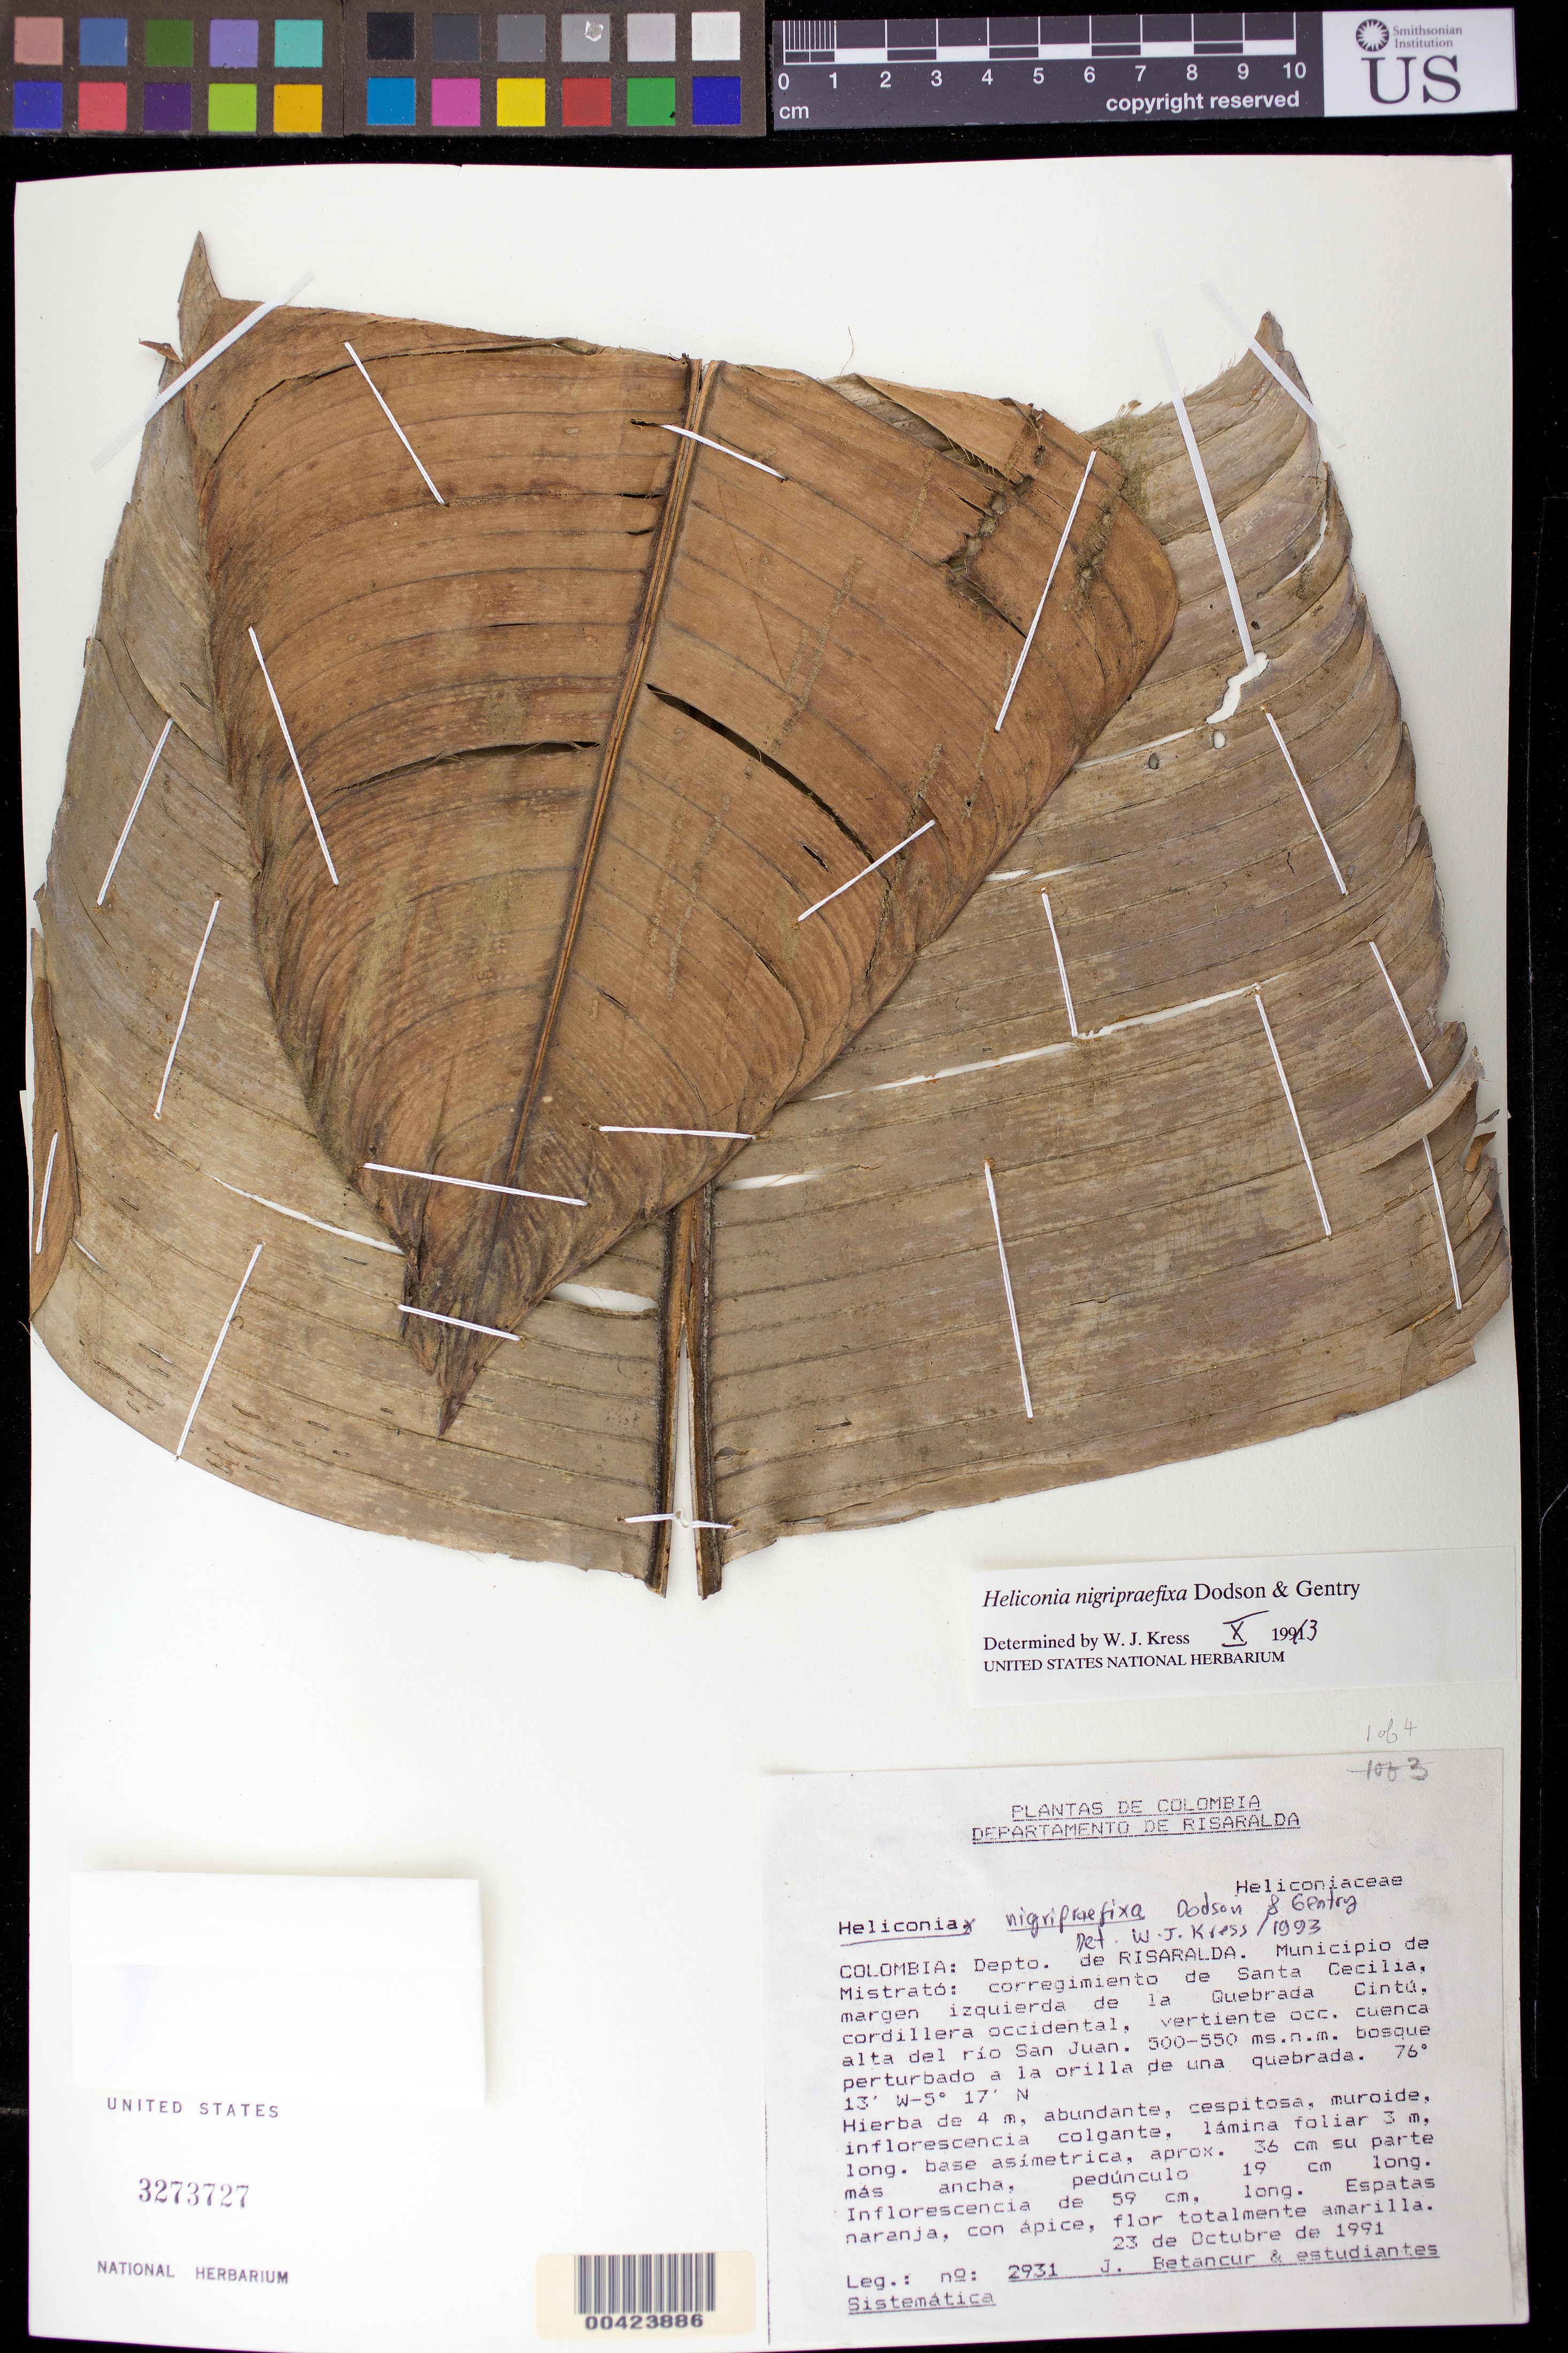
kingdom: Plantae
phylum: Tracheophyta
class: Liliopsida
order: Zingiberales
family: Heliconiaceae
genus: Heliconia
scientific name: Heliconia nigripraefixa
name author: Dodson & Gentry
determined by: Kress, W. J., (US), Smithsonian Institution - National Museum of Natural History (UNITED STATES)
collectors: J. C. Betancur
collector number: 2931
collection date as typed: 23 Oct 1991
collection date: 1991-10-23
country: Colombia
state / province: Risaralda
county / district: Mistrató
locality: Corregimento de Santa Cecilia; Quebrada Cintu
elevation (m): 500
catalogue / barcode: US 3273727